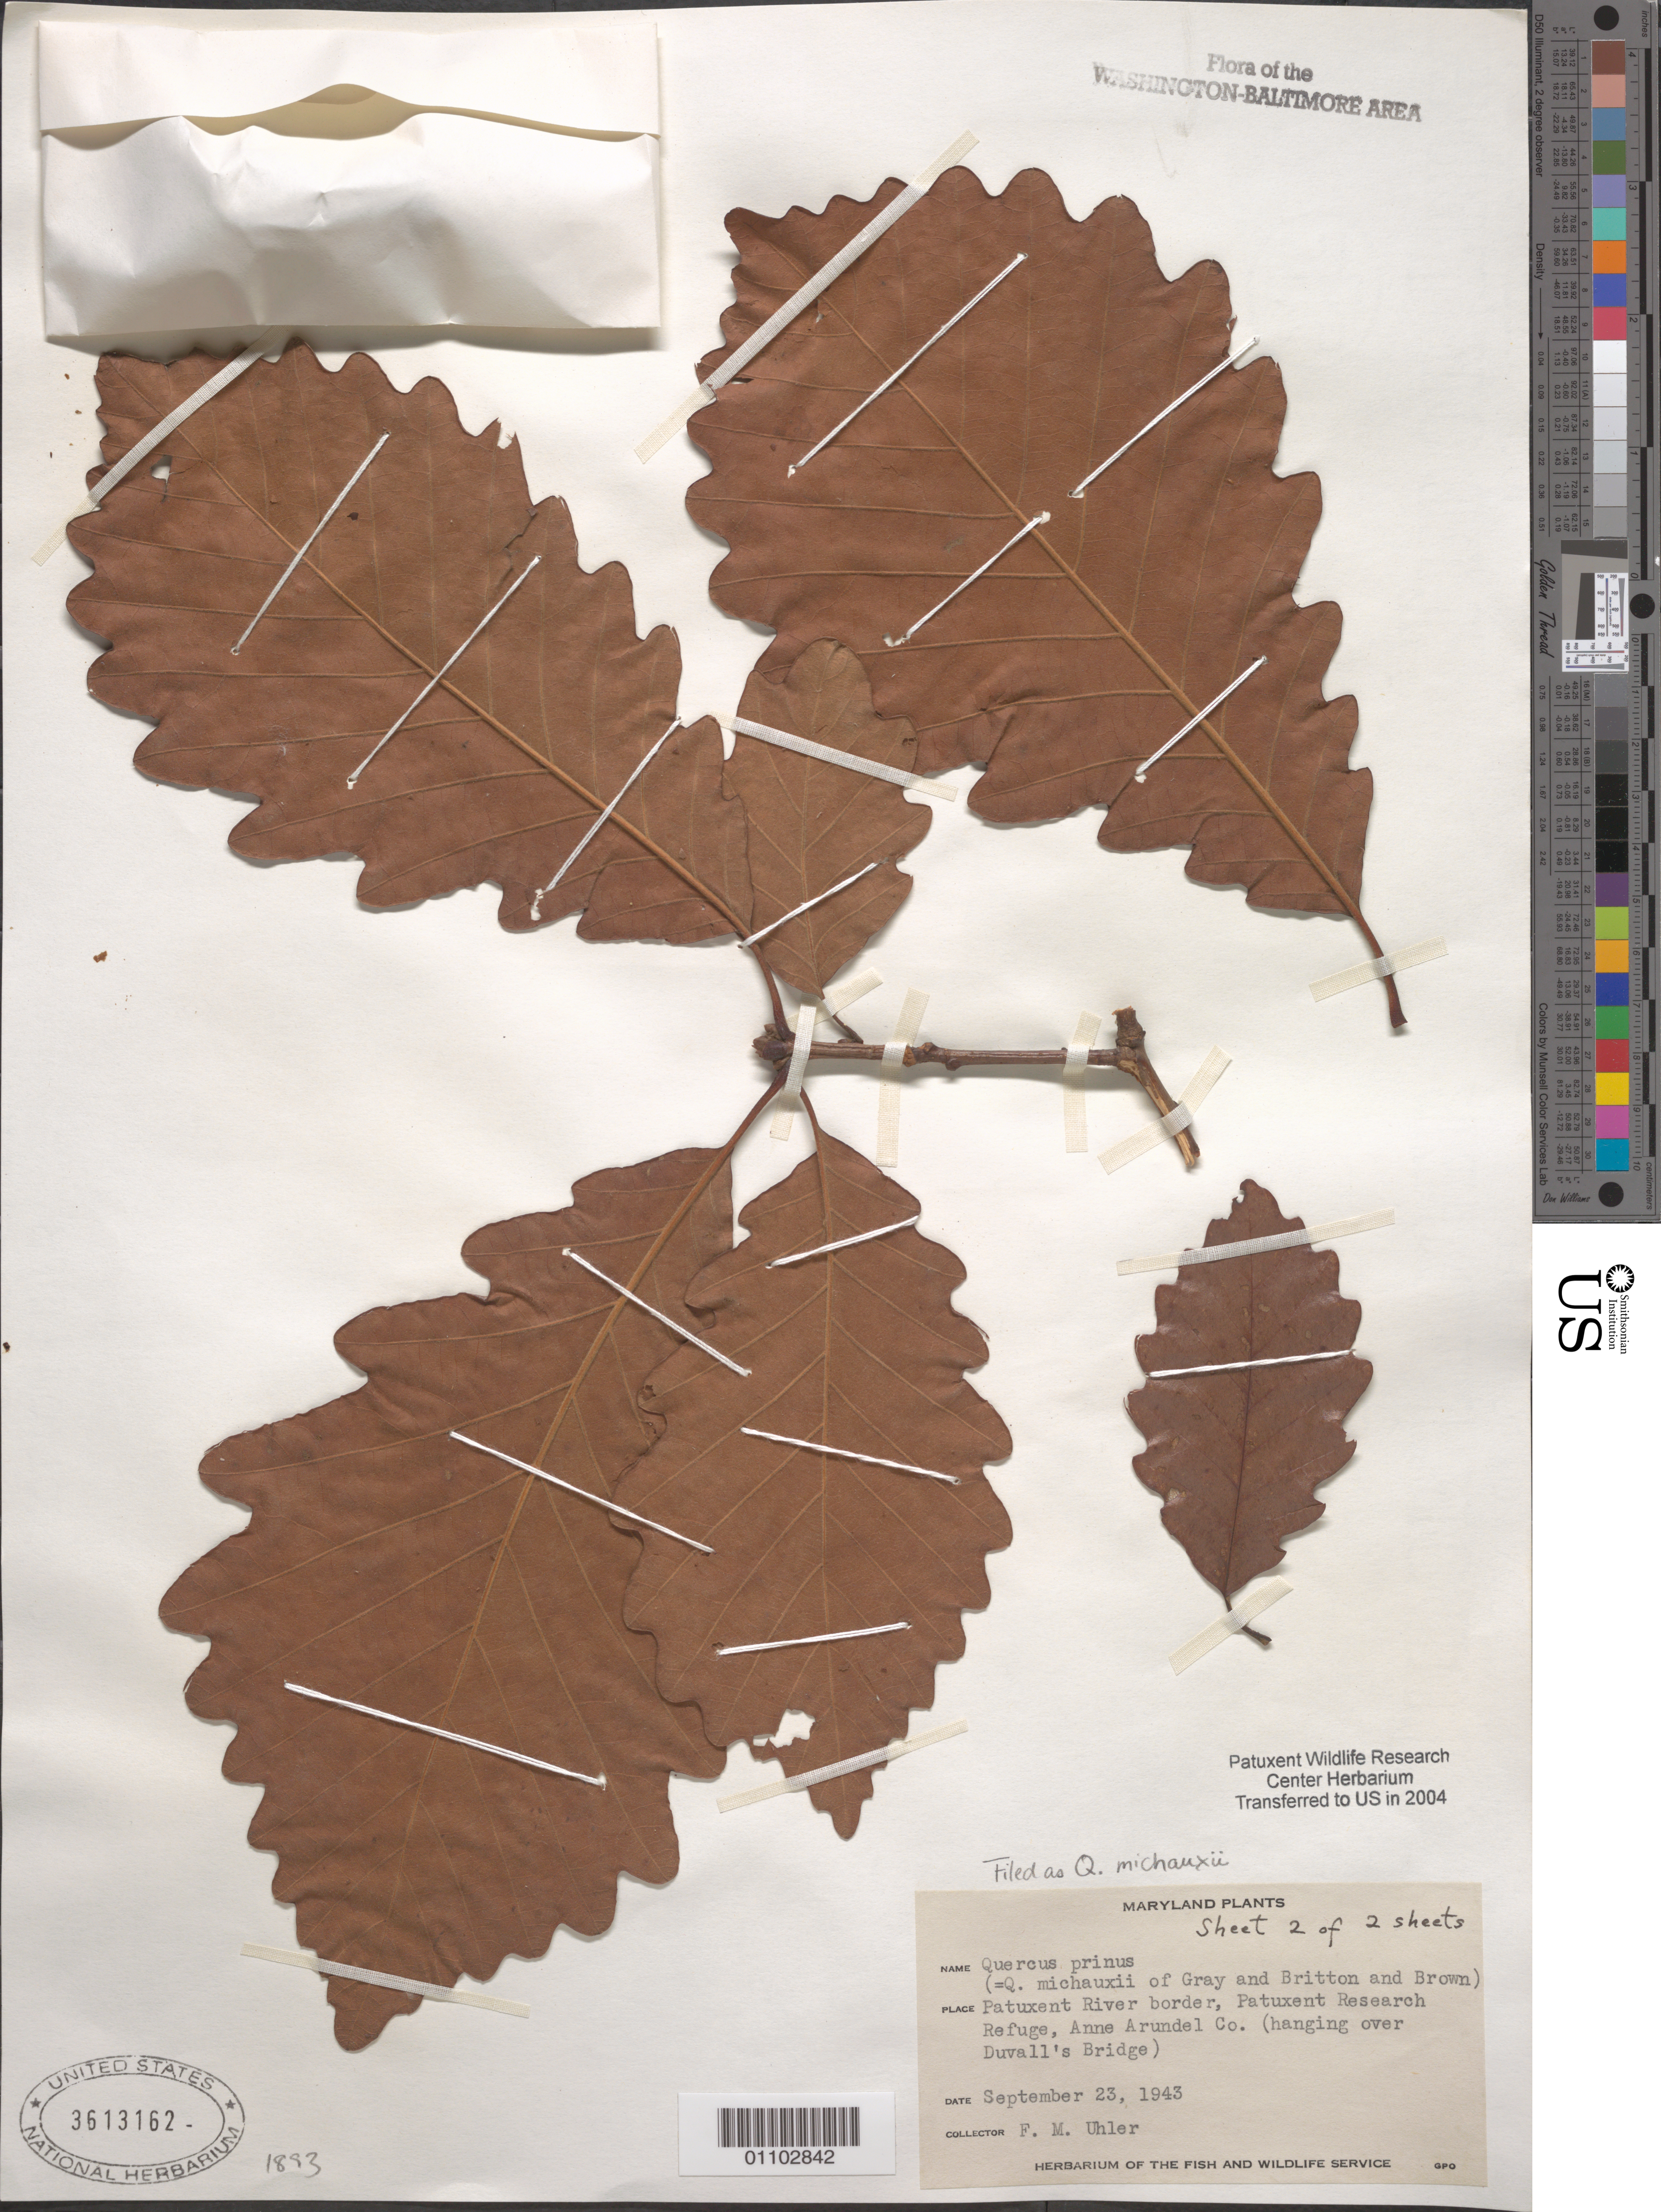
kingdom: Plantae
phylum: Tracheophyta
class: Magnoliopsida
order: Fagales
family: Fagaceae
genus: Quercus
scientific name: Quercus michauxii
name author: Nutt.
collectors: F. Uhler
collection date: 1943-09-23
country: United States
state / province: Maryland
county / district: Anne Arundel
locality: Patuxent River border, Patuxent Research Refuge, hanging over Duvall's Bridge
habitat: Hanging over bridge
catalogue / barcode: US 3613162